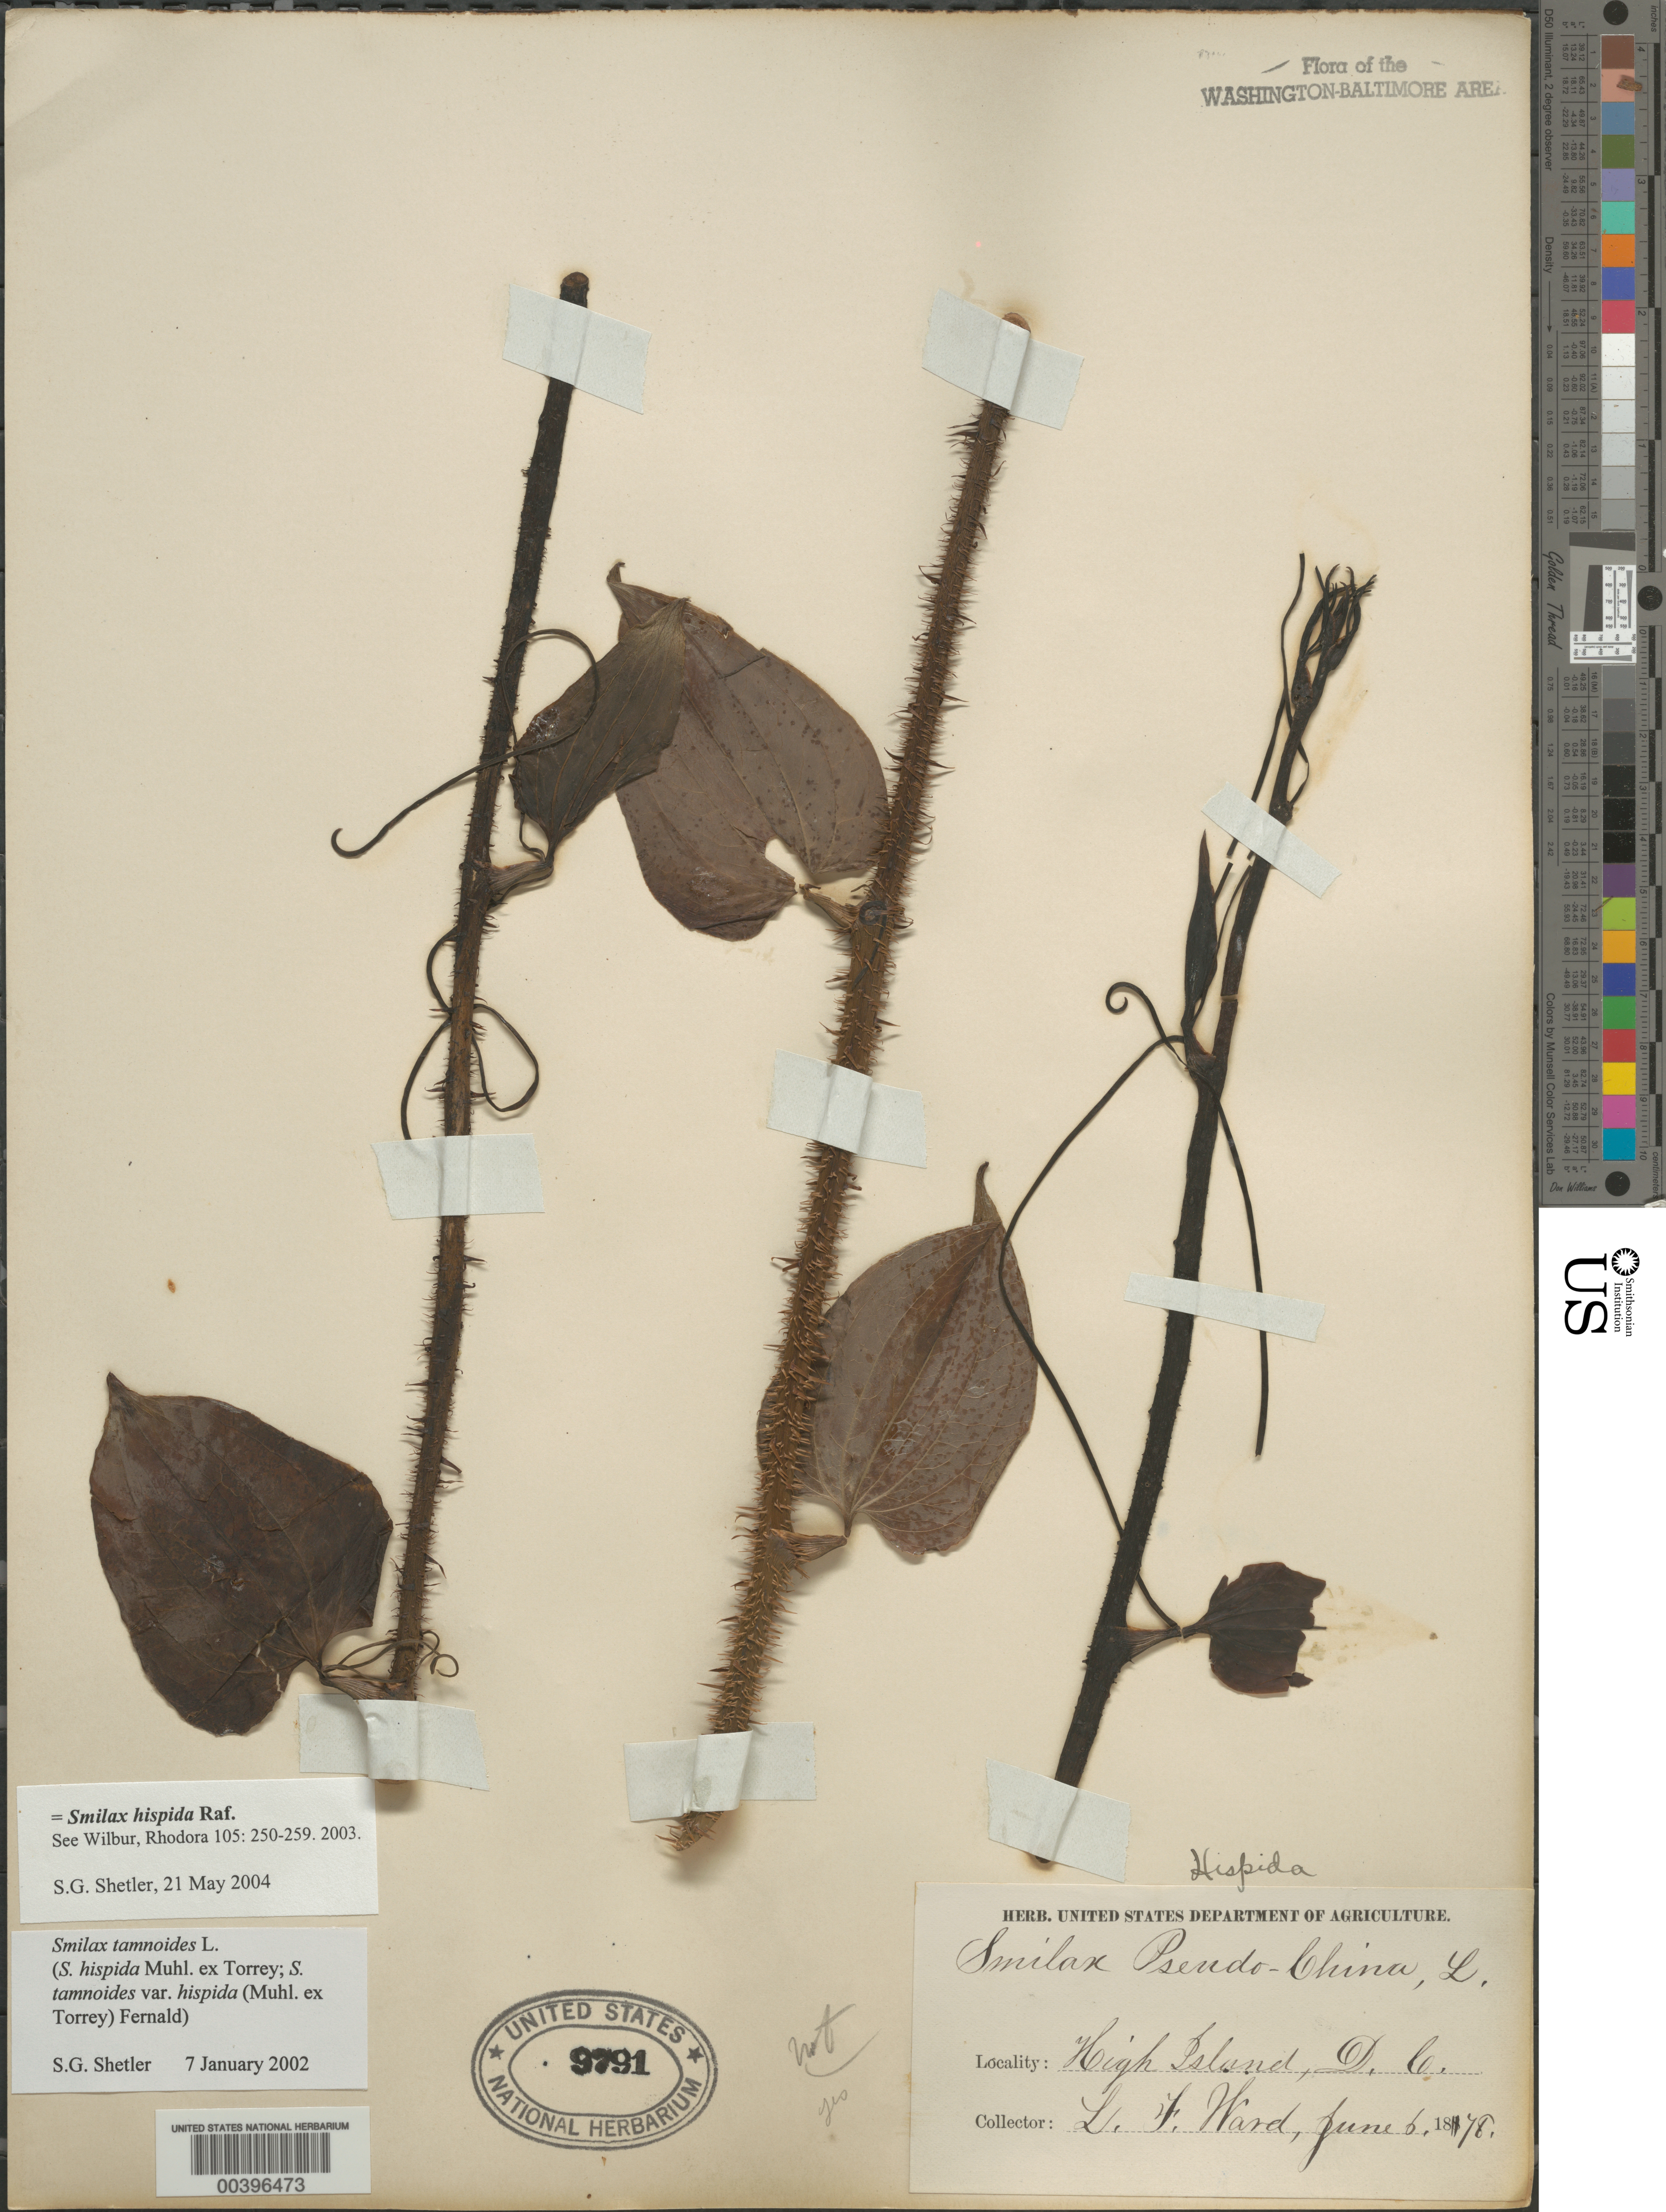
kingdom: Plantae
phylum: Tracheophyta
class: Liliopsida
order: Liliales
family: Smilacaceae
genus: Smilax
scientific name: Smilax hispida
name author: Raf.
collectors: L. F. Ward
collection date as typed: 06 Jun 1878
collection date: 1878-06-06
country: United States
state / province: Maryland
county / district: Montgomery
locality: High Island C. & O. Canal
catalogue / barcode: US 9791